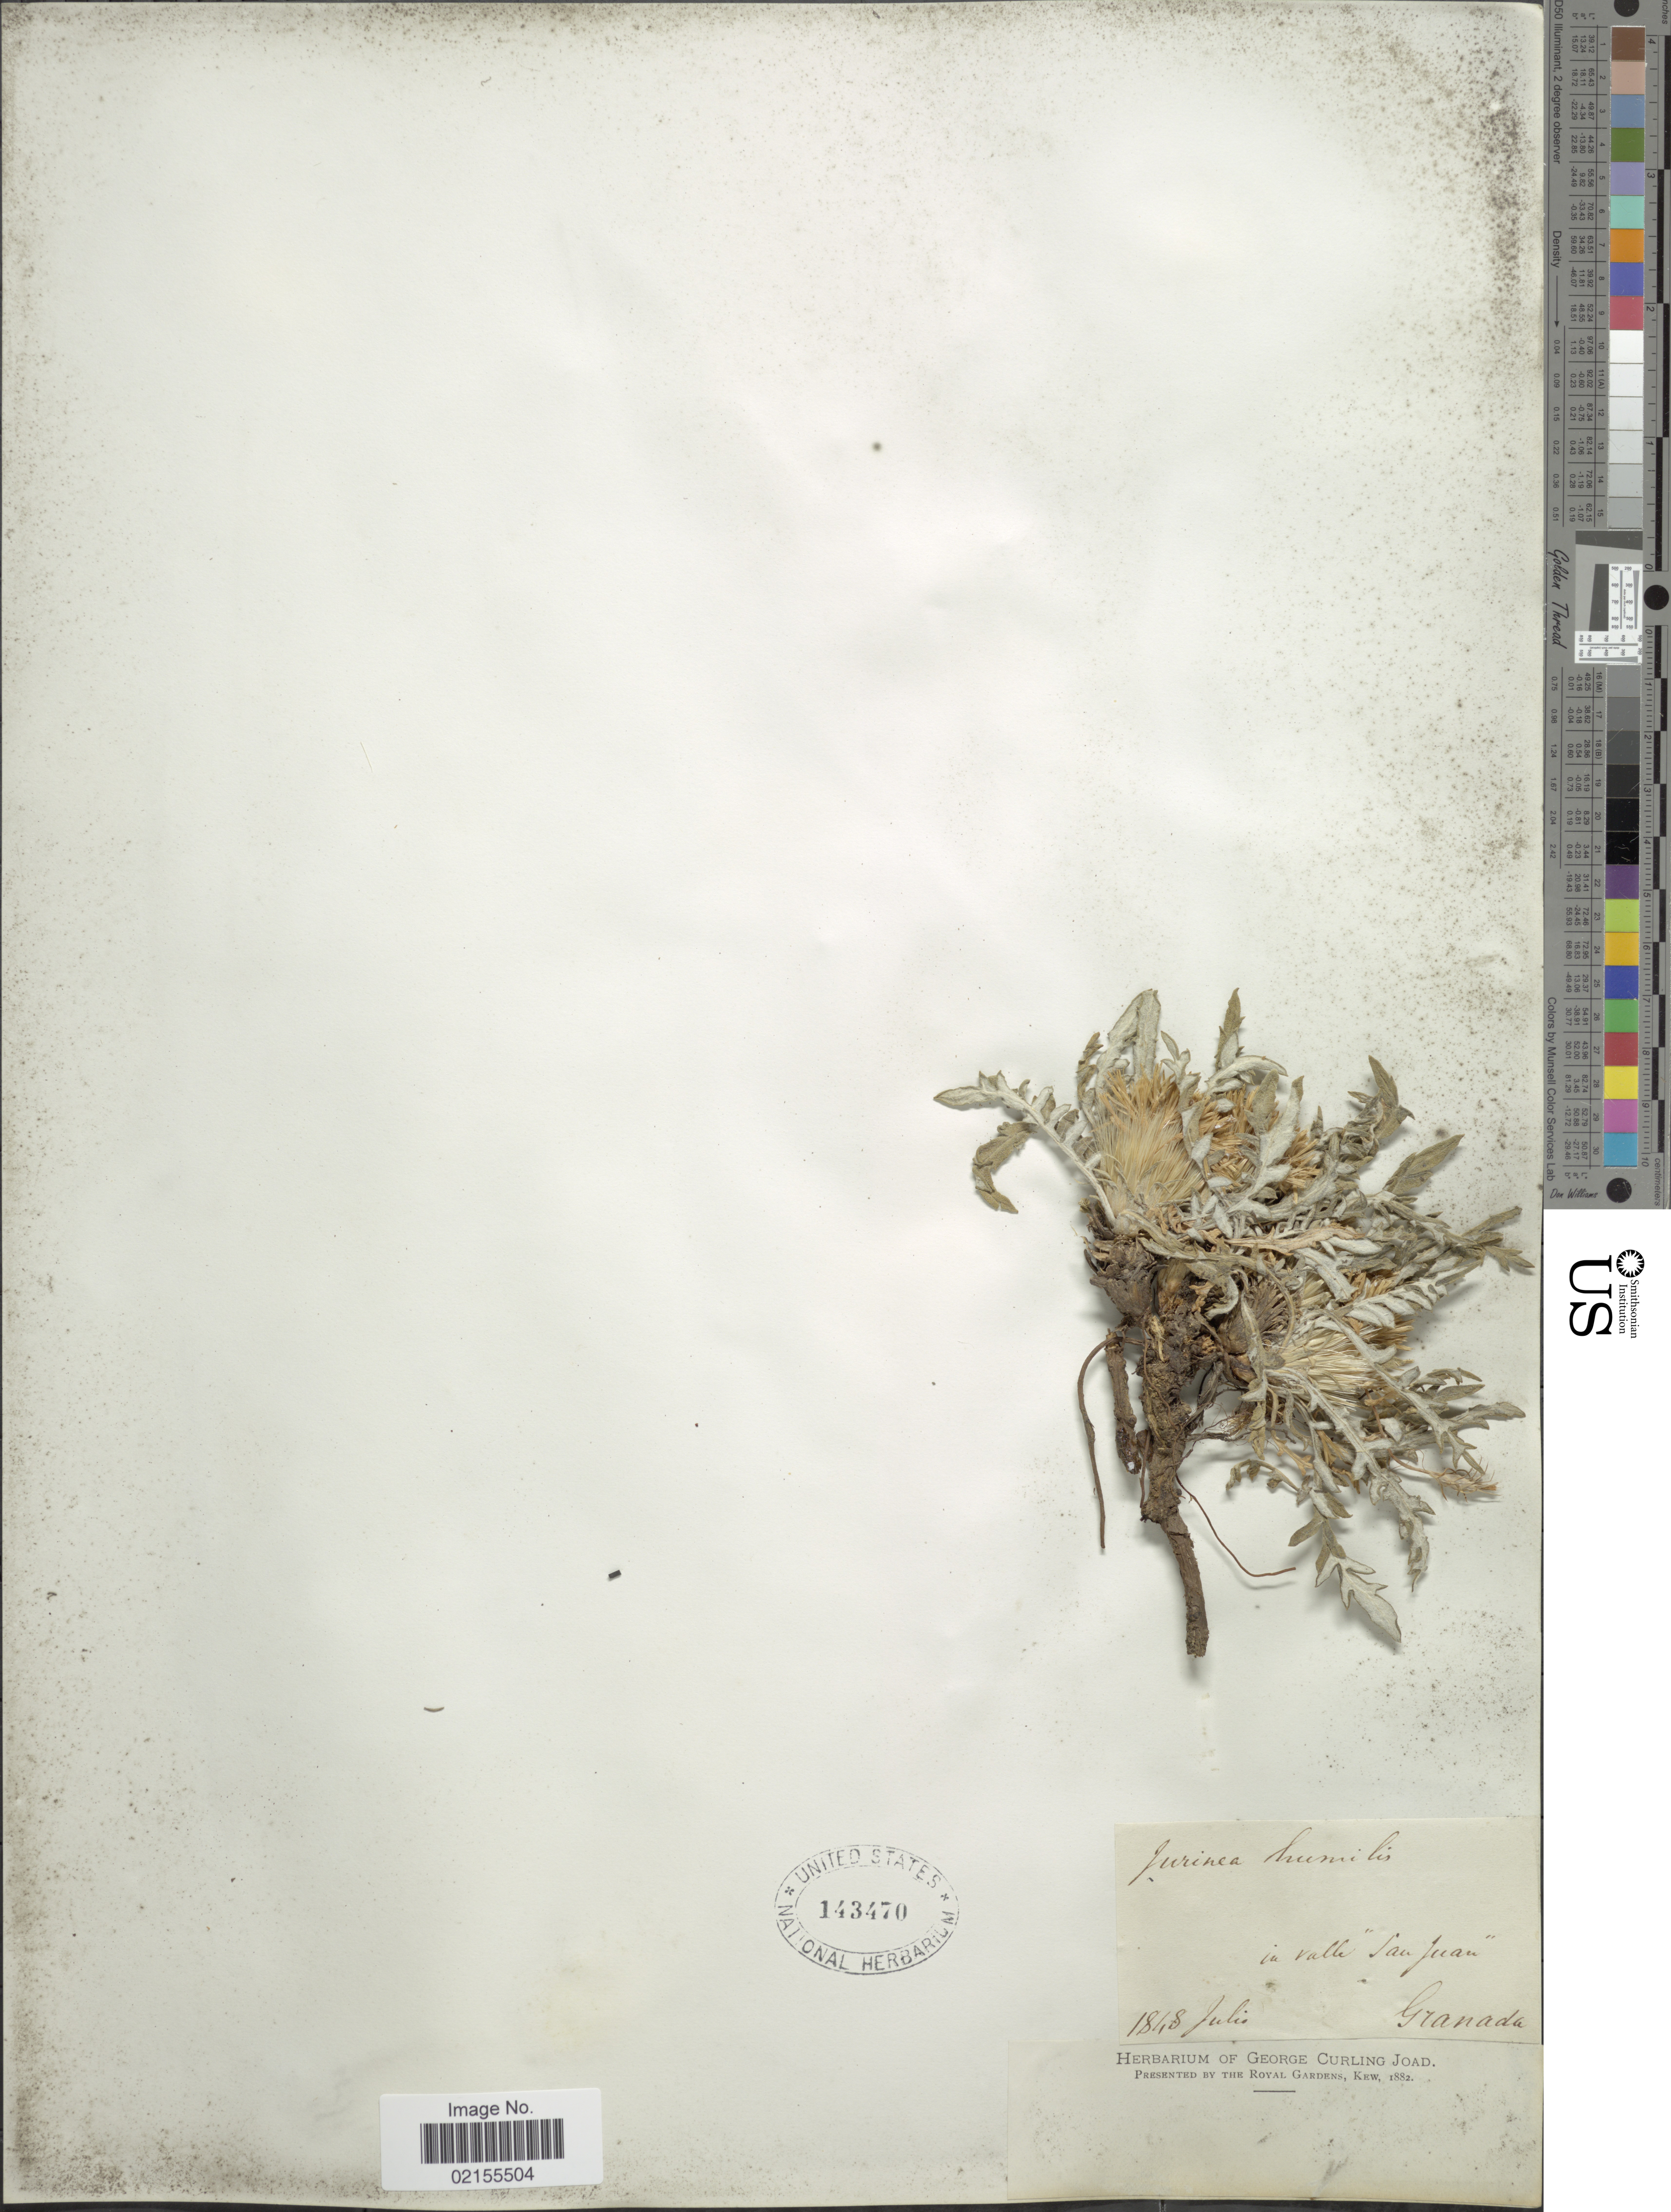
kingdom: Plantae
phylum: Tracheophyta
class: Magnoliopsida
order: Asterales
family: Asteraceae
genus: Jurinea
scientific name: Jurinea humilis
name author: (Desf.) DC.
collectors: ex herb. George Curling Joad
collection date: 1848-07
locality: Valle San Juan, Granada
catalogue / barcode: US 143470